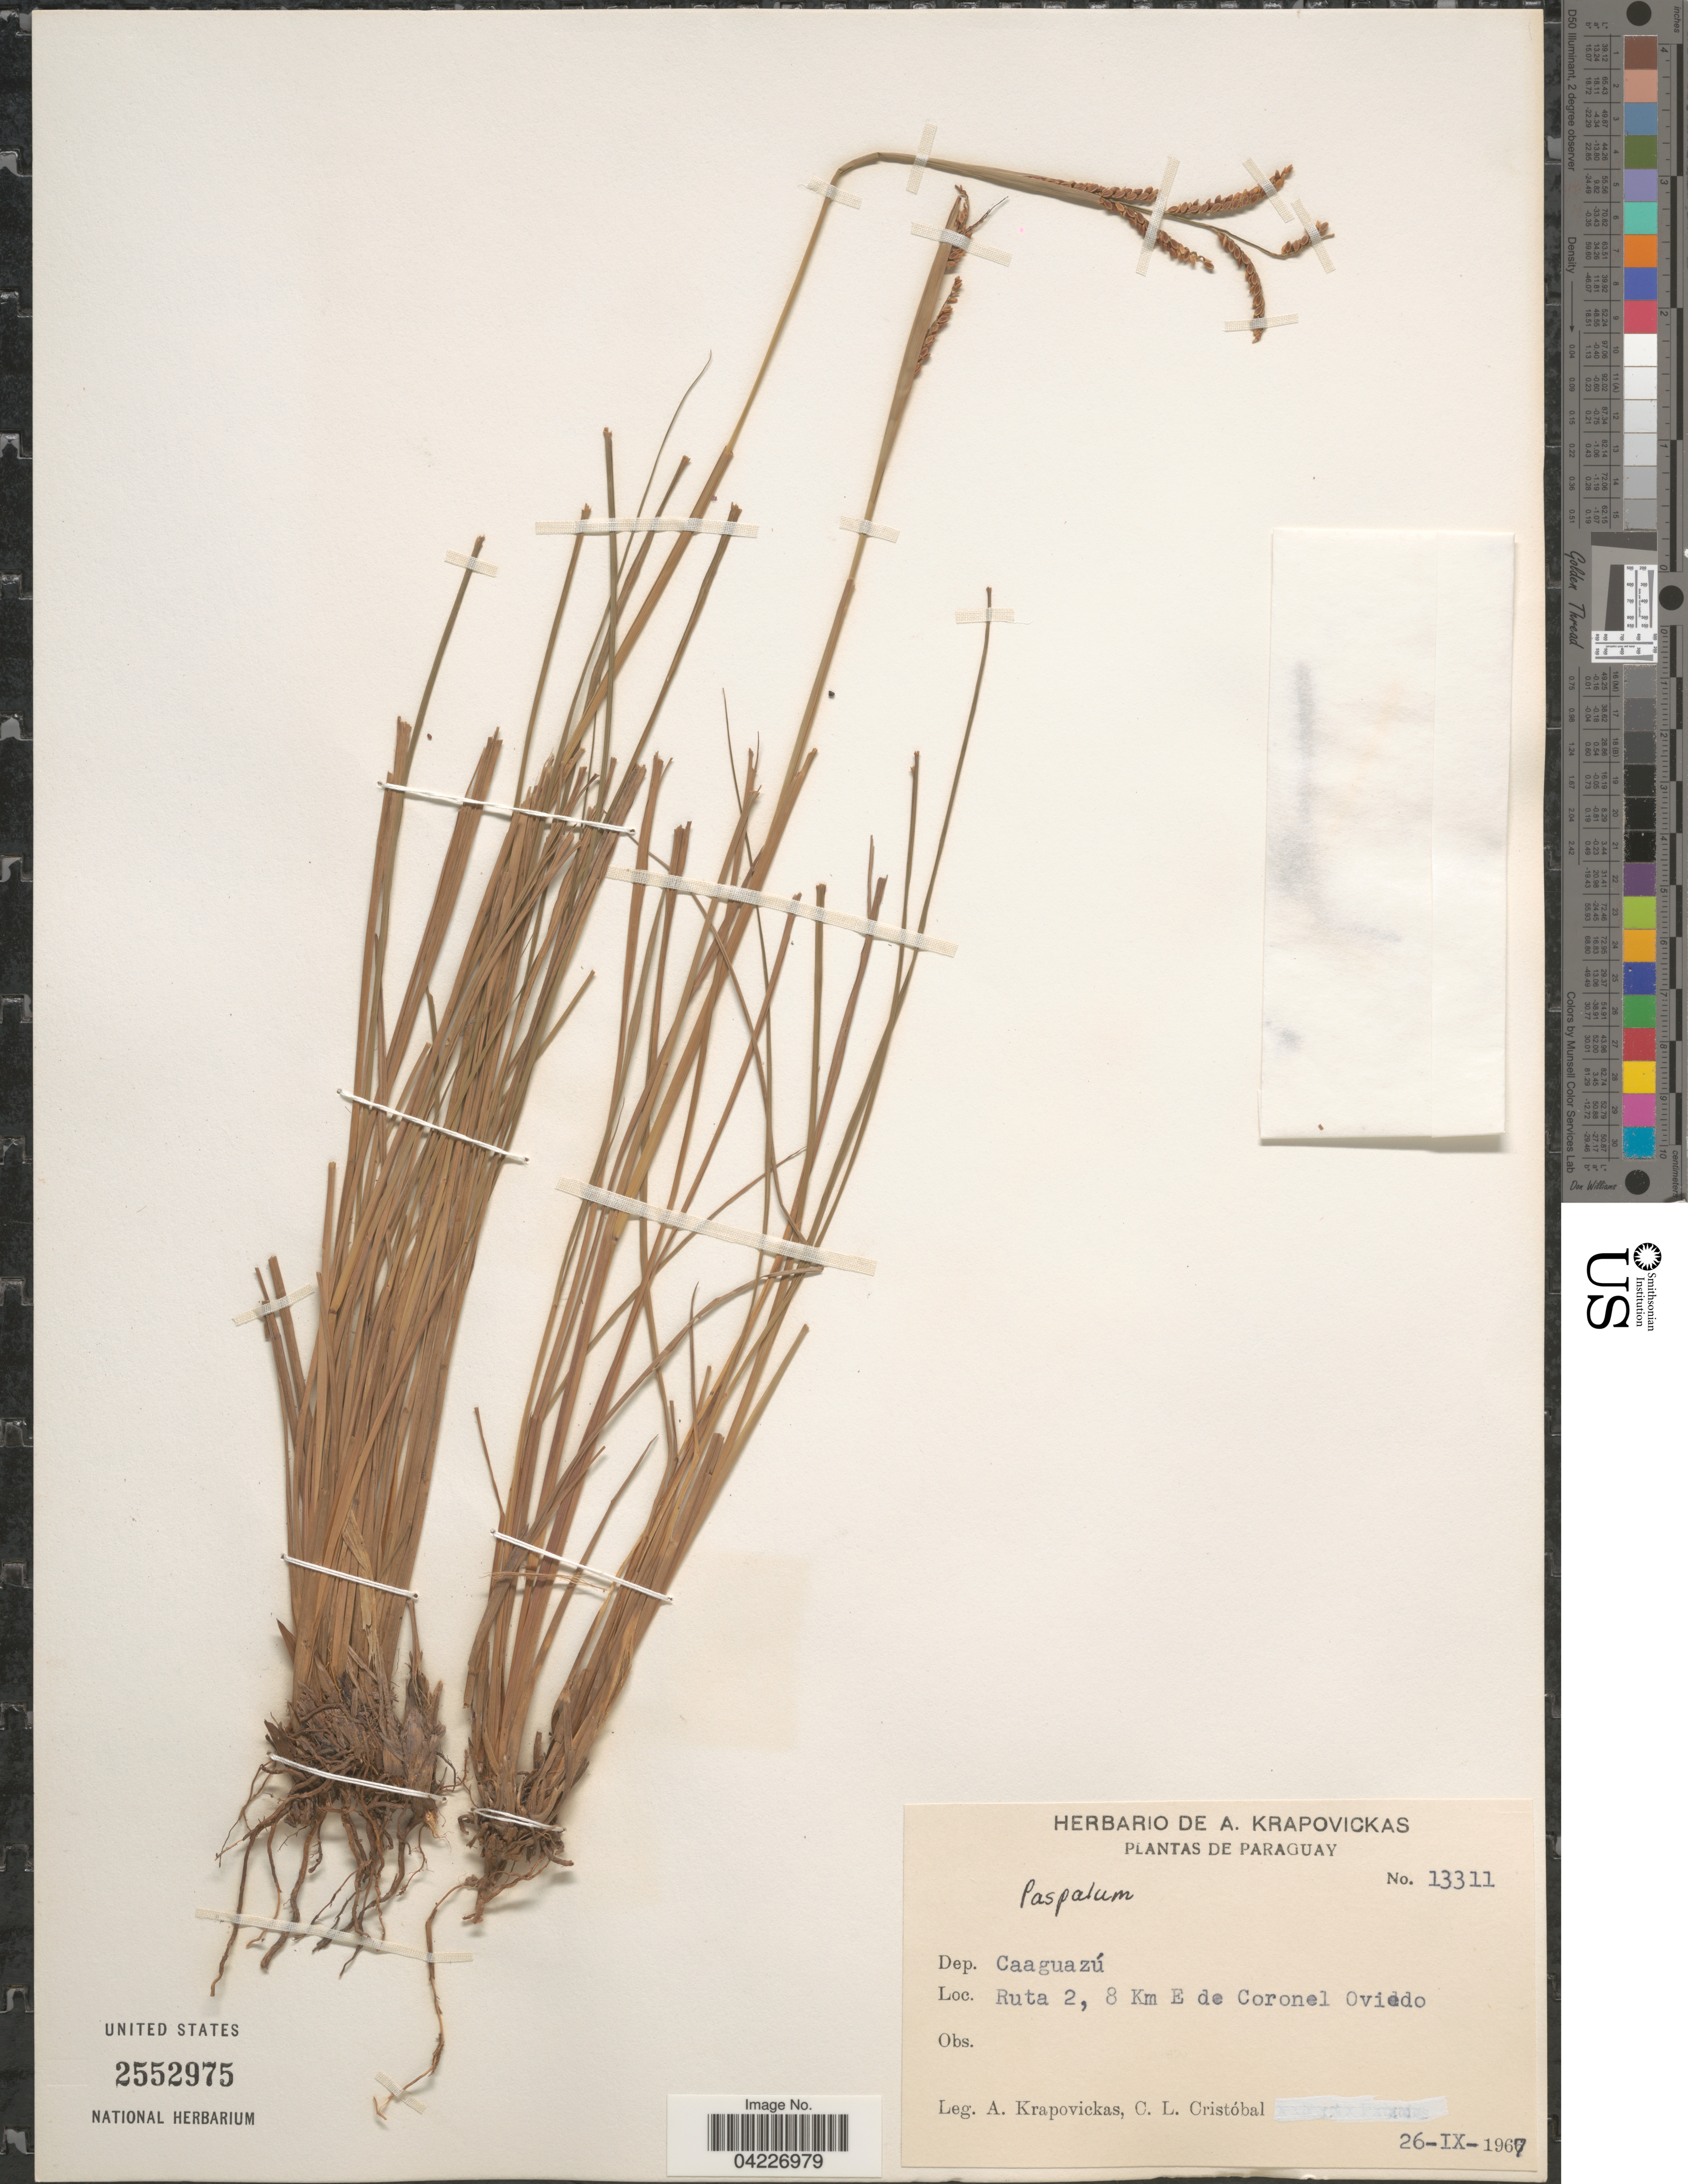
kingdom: Plantae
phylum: Tracheophyta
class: Liliopsida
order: Poales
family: Poaceae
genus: Paspalum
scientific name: Paspalum sp.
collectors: A. Krapovickas & C. L. Cristóbal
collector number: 13311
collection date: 1967-09-26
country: Paraguay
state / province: Caaguazu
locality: Dep. Caaguazú. Ruta 2, 8 Km E de Coronel Oviedo.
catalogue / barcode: US 2552975